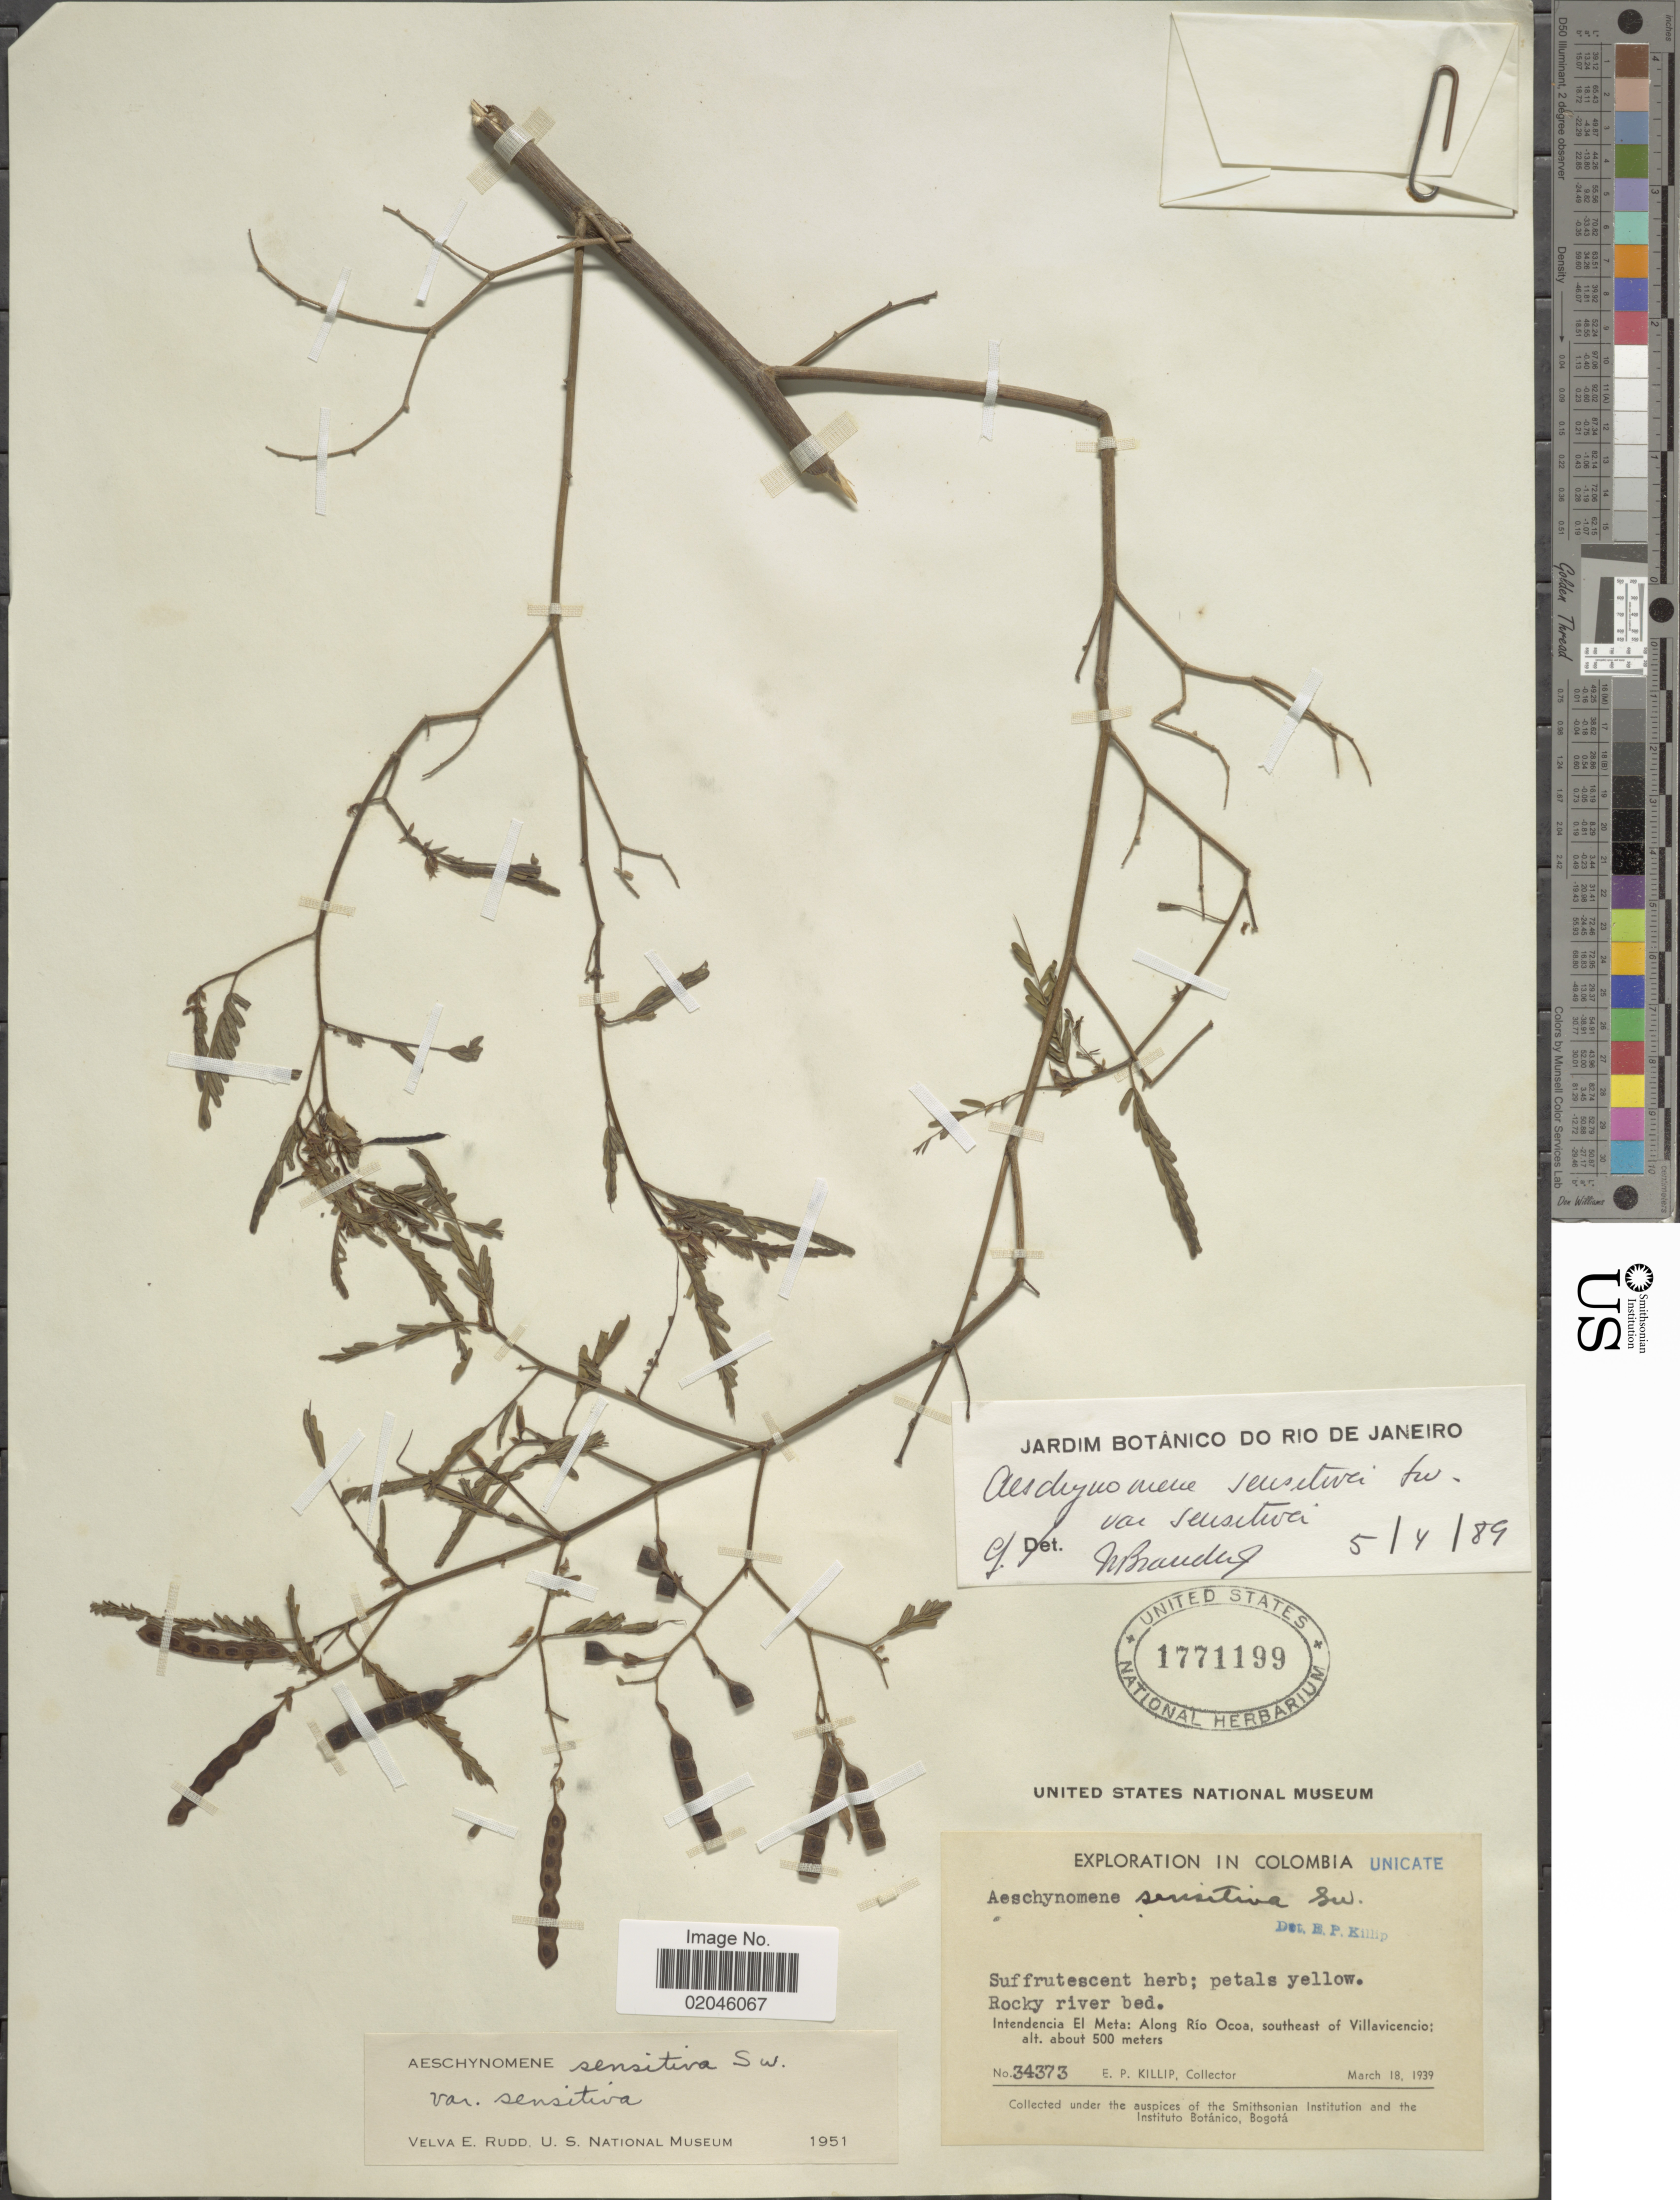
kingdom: Plantae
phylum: Tracheophyta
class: Magnoliopsida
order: Fabales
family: Fabaceae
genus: Aeschynomene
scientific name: Aeschynomene sensitiva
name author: Sw.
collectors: E. P. Killip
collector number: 34373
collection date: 1939-03-18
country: Colombia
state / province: Meta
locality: Intendencia El Meta: Along Rio Ocoa, southeast of Villavicencio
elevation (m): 500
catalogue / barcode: US 1771199